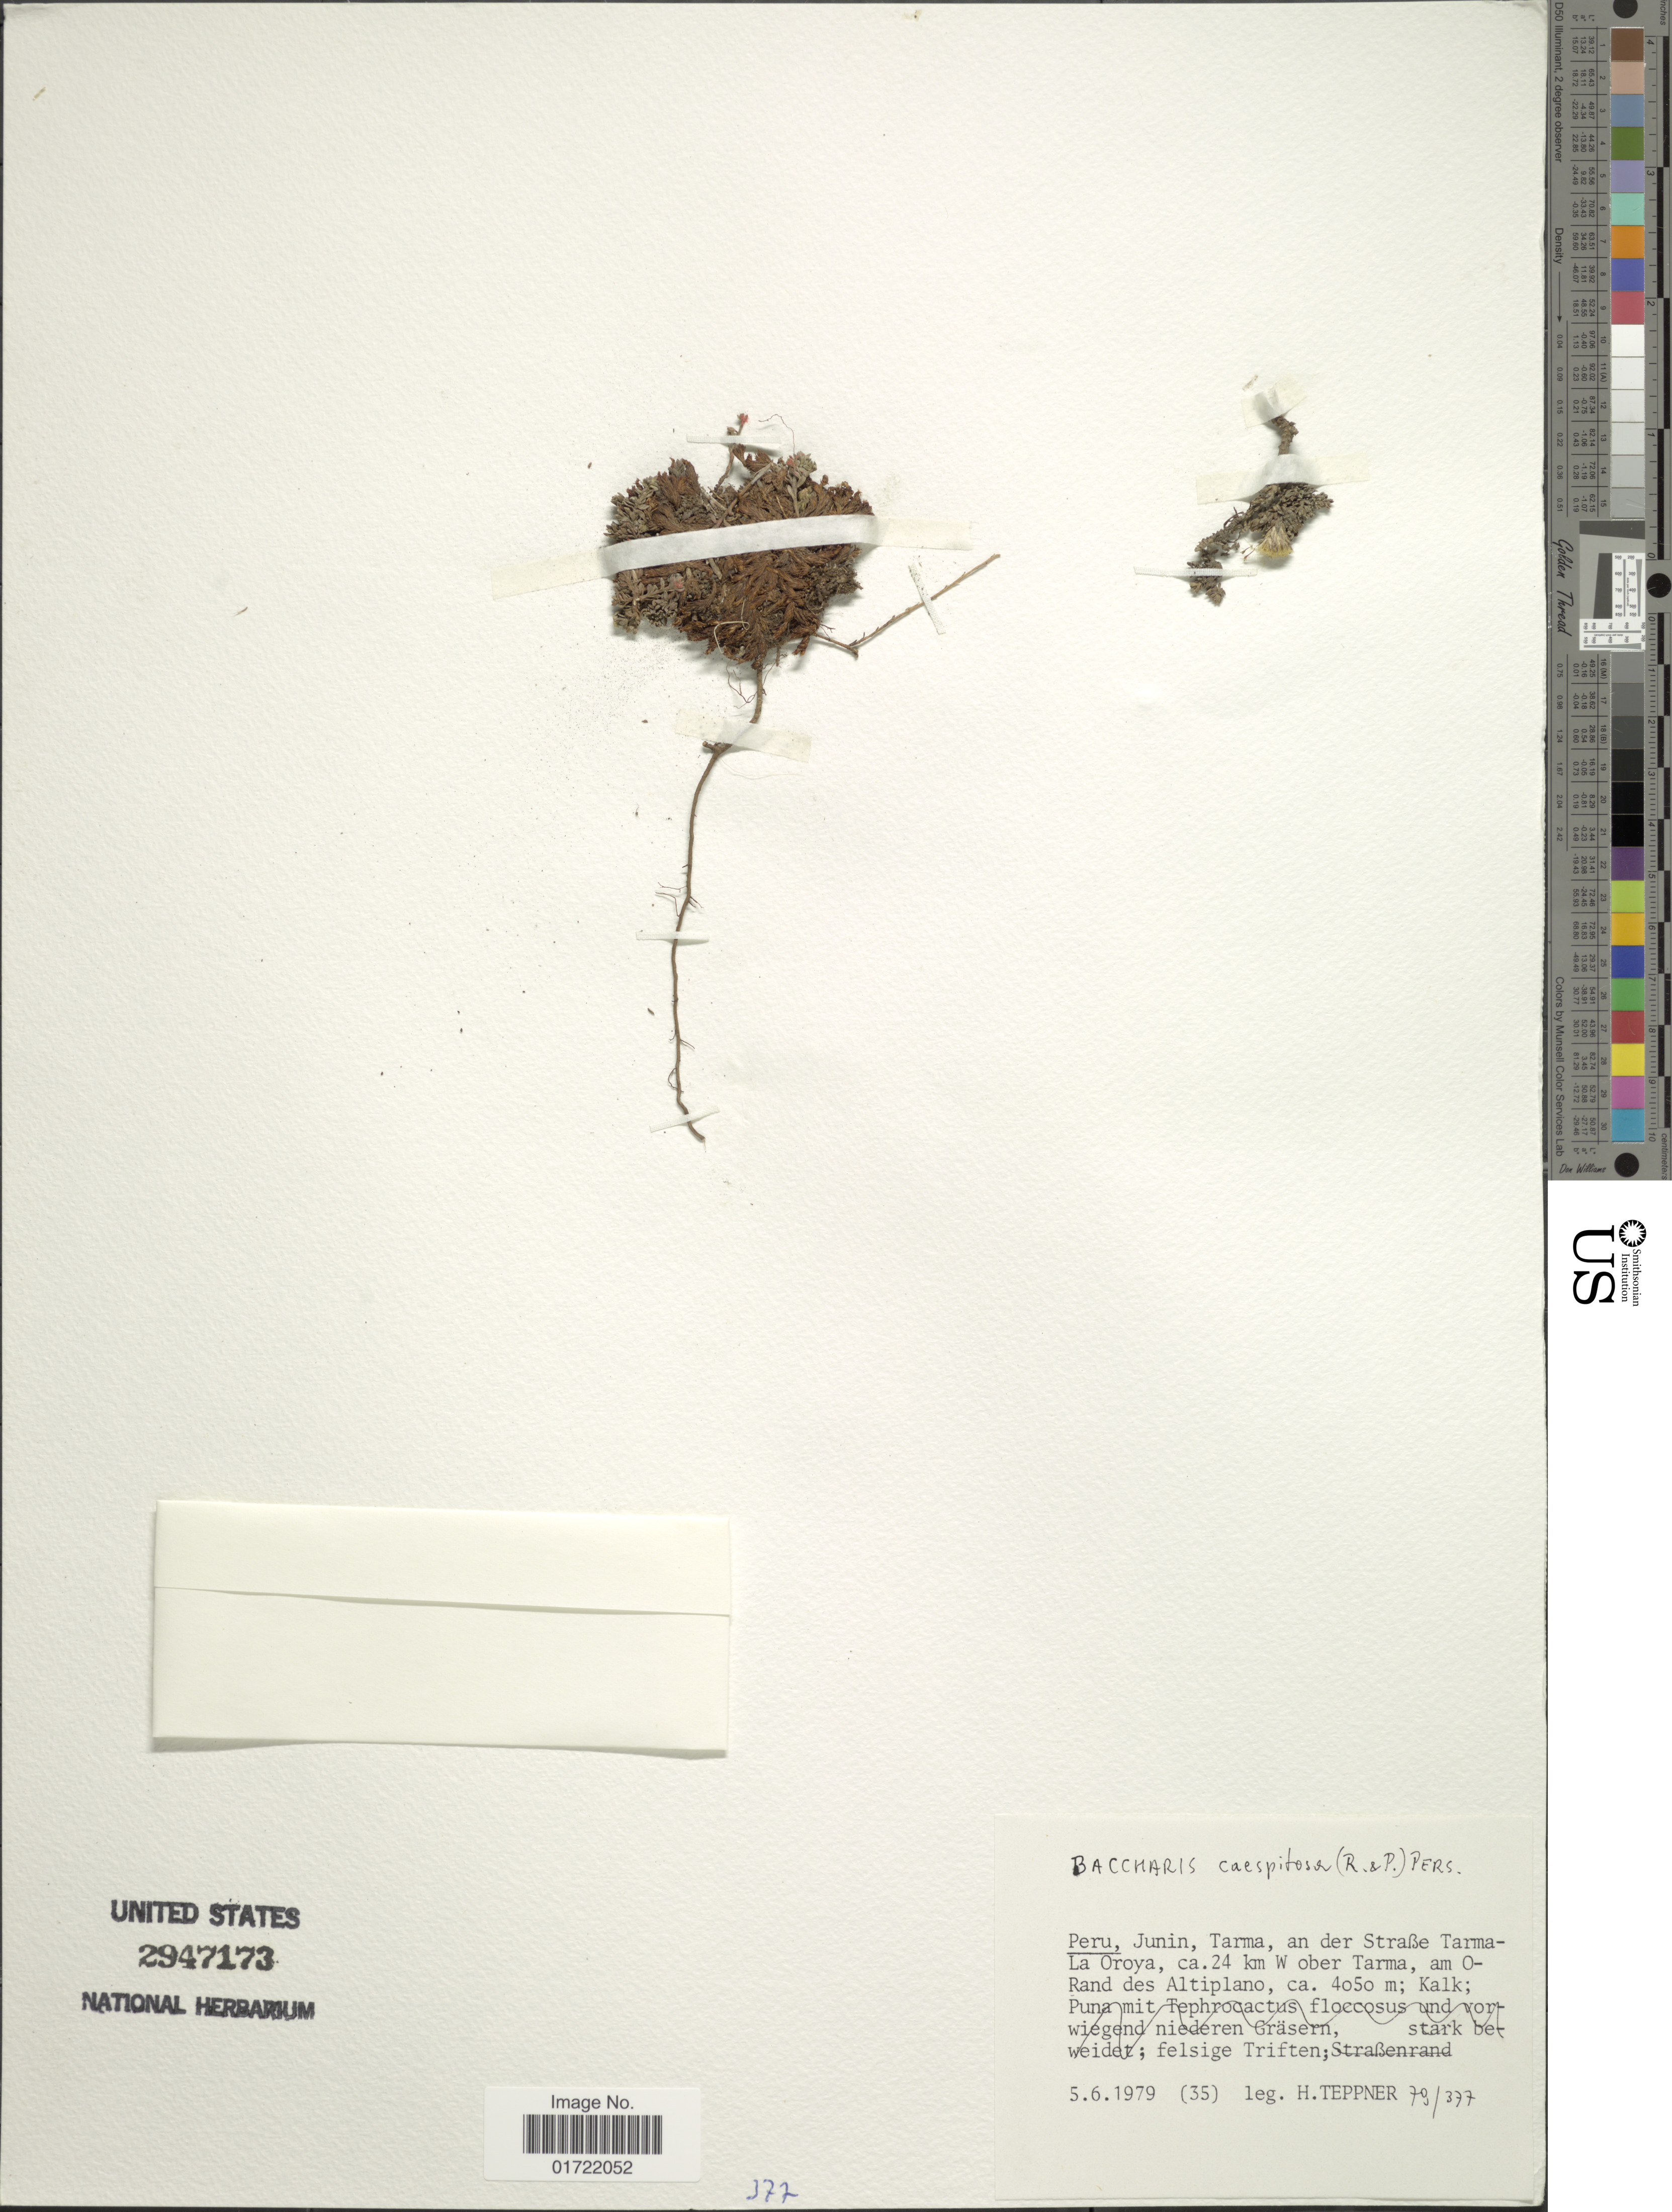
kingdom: Plantae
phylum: Tracheophyta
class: Magnoliopsida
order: Asterales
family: Asteraceae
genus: Baccharis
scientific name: Baccharis caespitosa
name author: (Ruiz & Pav.) Pers.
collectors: H. Teppner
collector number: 79/377*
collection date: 1979-06-05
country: Peru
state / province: Junín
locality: Tarma, an der Strabe Tarma La Oroya, ca. 24 km W ober Tarma, am O Rand des Altiplano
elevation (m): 4050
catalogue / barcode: US 2947173